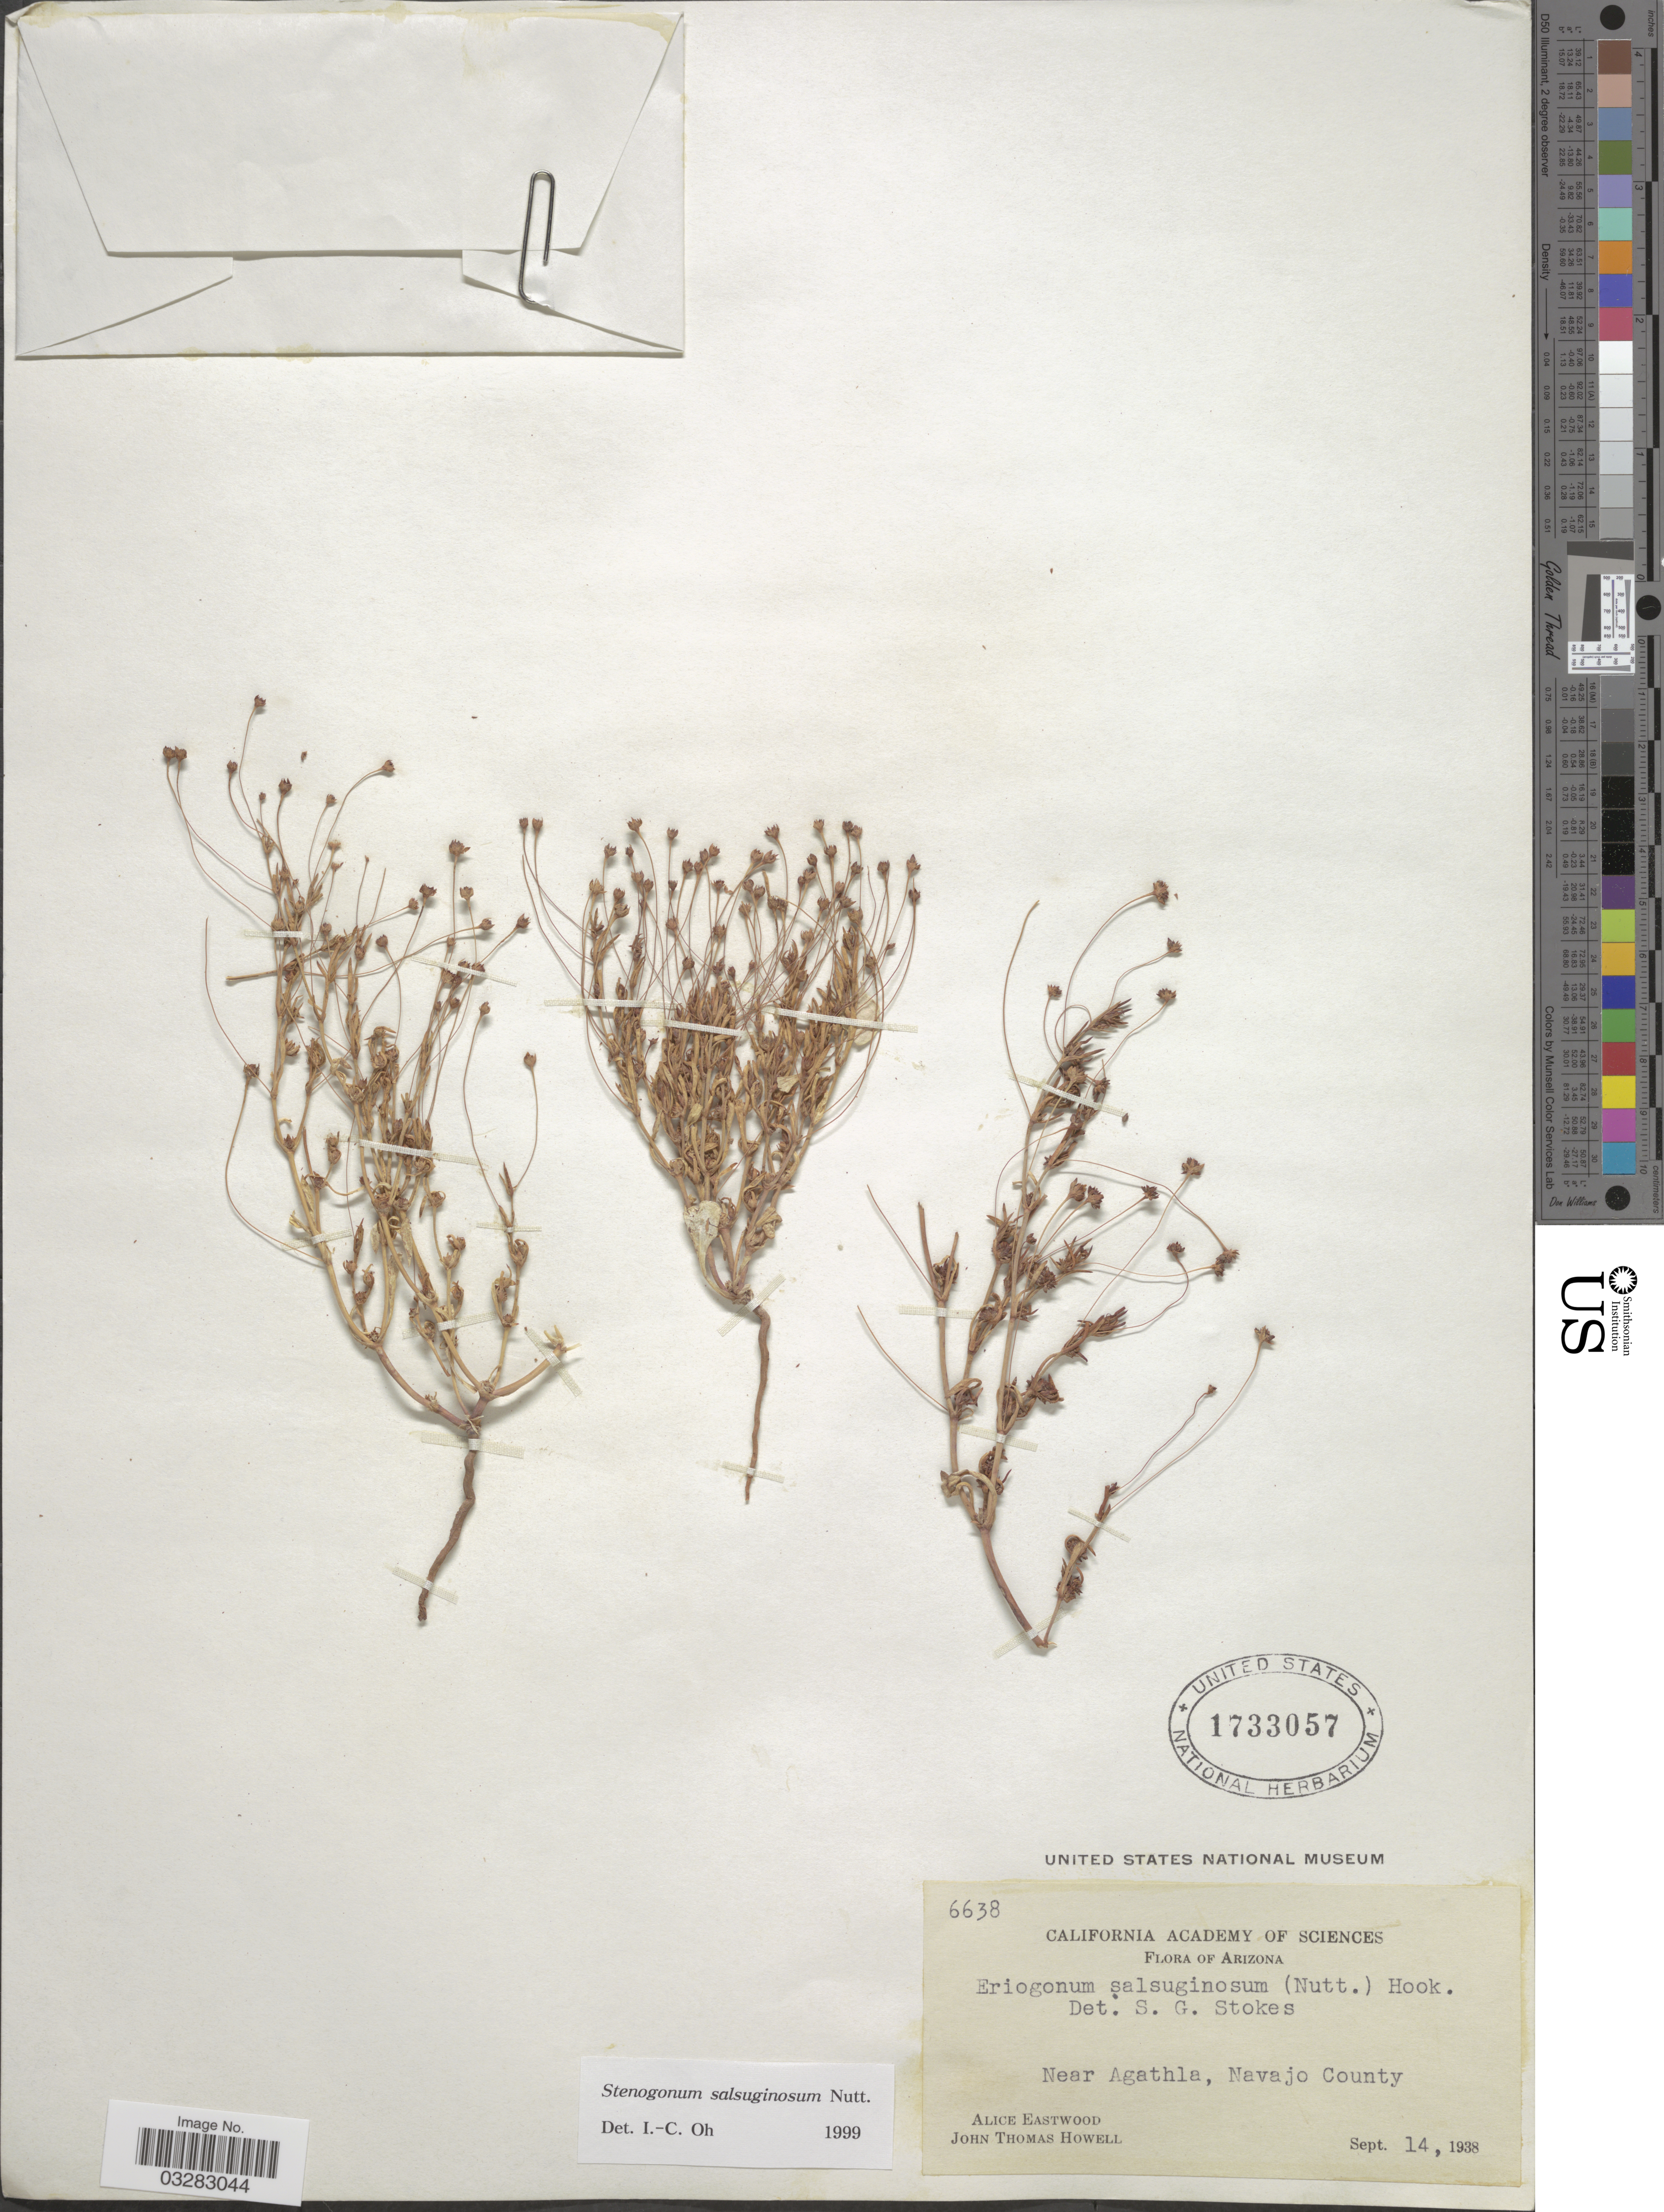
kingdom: Plantae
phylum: Tracheophyta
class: Magnoliopsida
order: Caryophyllales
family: Polygonaceae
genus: Stenogonum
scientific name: Stenogonum salsuginosum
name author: Nutt.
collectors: A. Eastwood & J. T. Howell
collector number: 6638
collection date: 1938-09-14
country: United States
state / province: Arizona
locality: Near Agathla, Navajo County.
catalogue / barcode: US 1733057